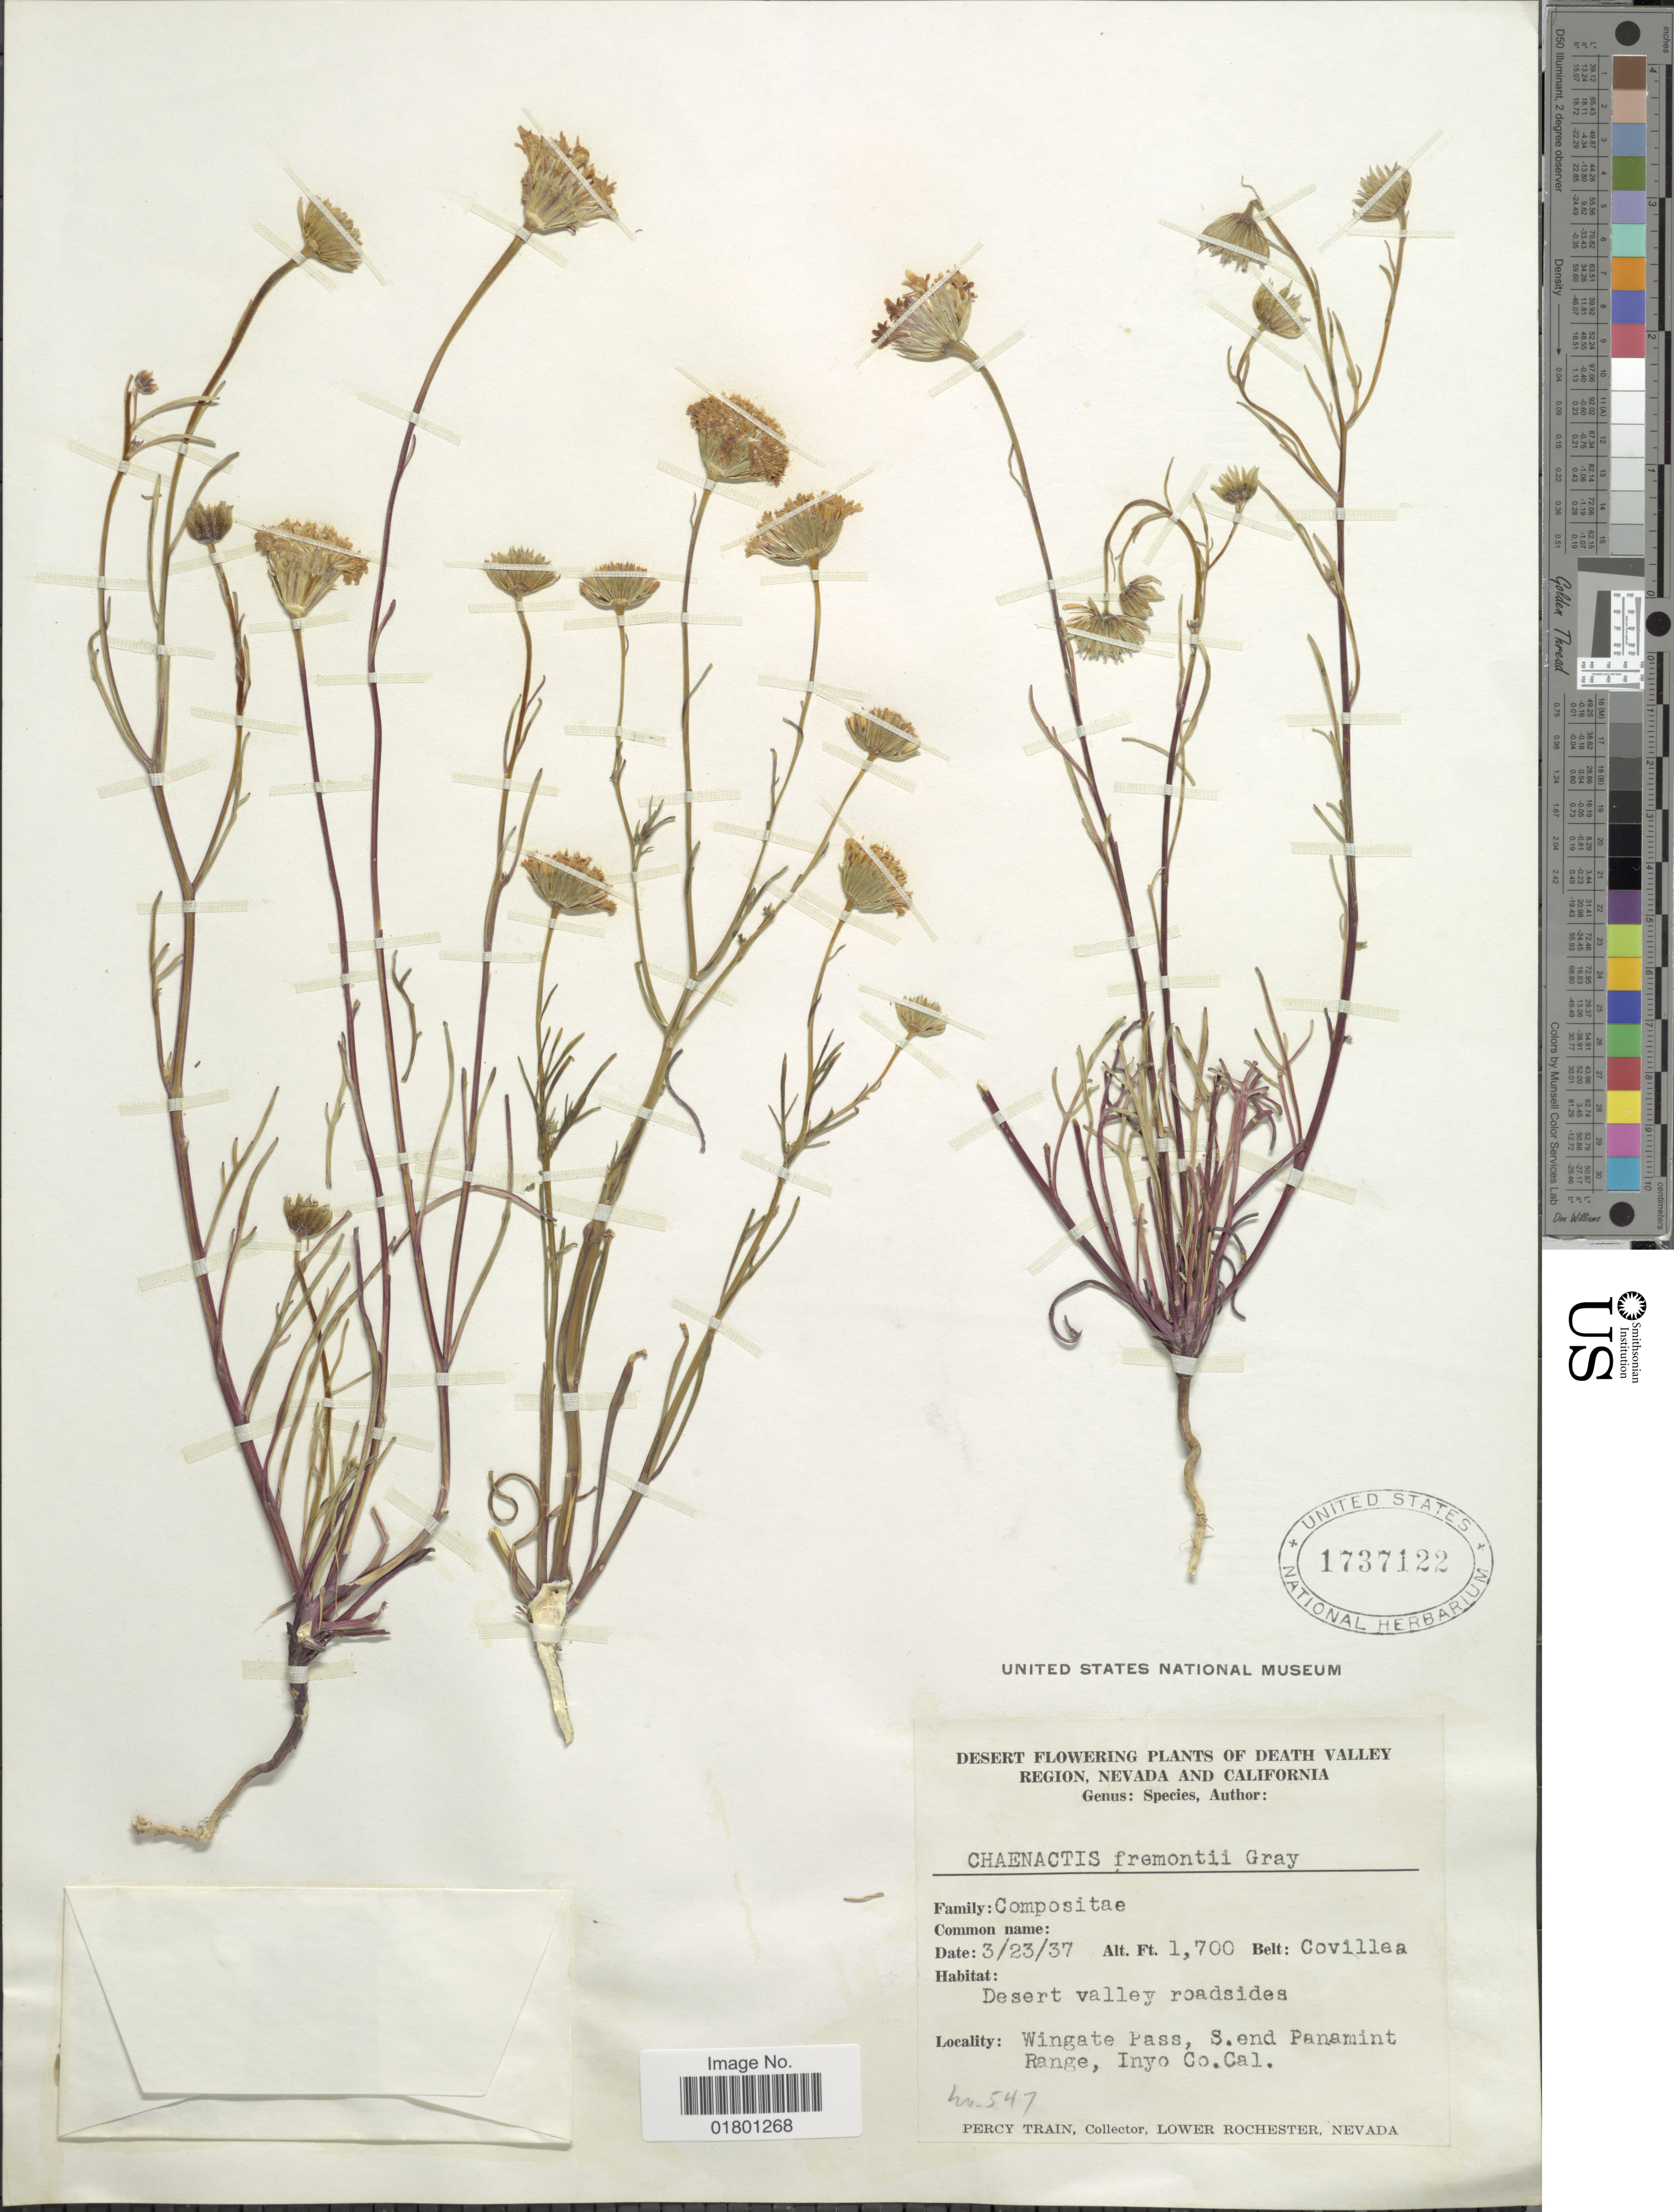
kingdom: Plantae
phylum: Tracheophyta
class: Magnoliopsida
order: Asterales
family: Asteraceae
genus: Chaenactis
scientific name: Chaenactis fremontii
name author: A. Gray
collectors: P. Train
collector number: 547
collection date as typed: Transcribed d/m/y: 23/3/37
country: United States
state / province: California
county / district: Inyo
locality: Desert Flowering Plants of Death Valley Region, Nevada and California, Belt: Covillea, Desert valley roadsides, Wingate Pass, S. end Panamint Range, Inyo Co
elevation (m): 518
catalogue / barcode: US 1737122